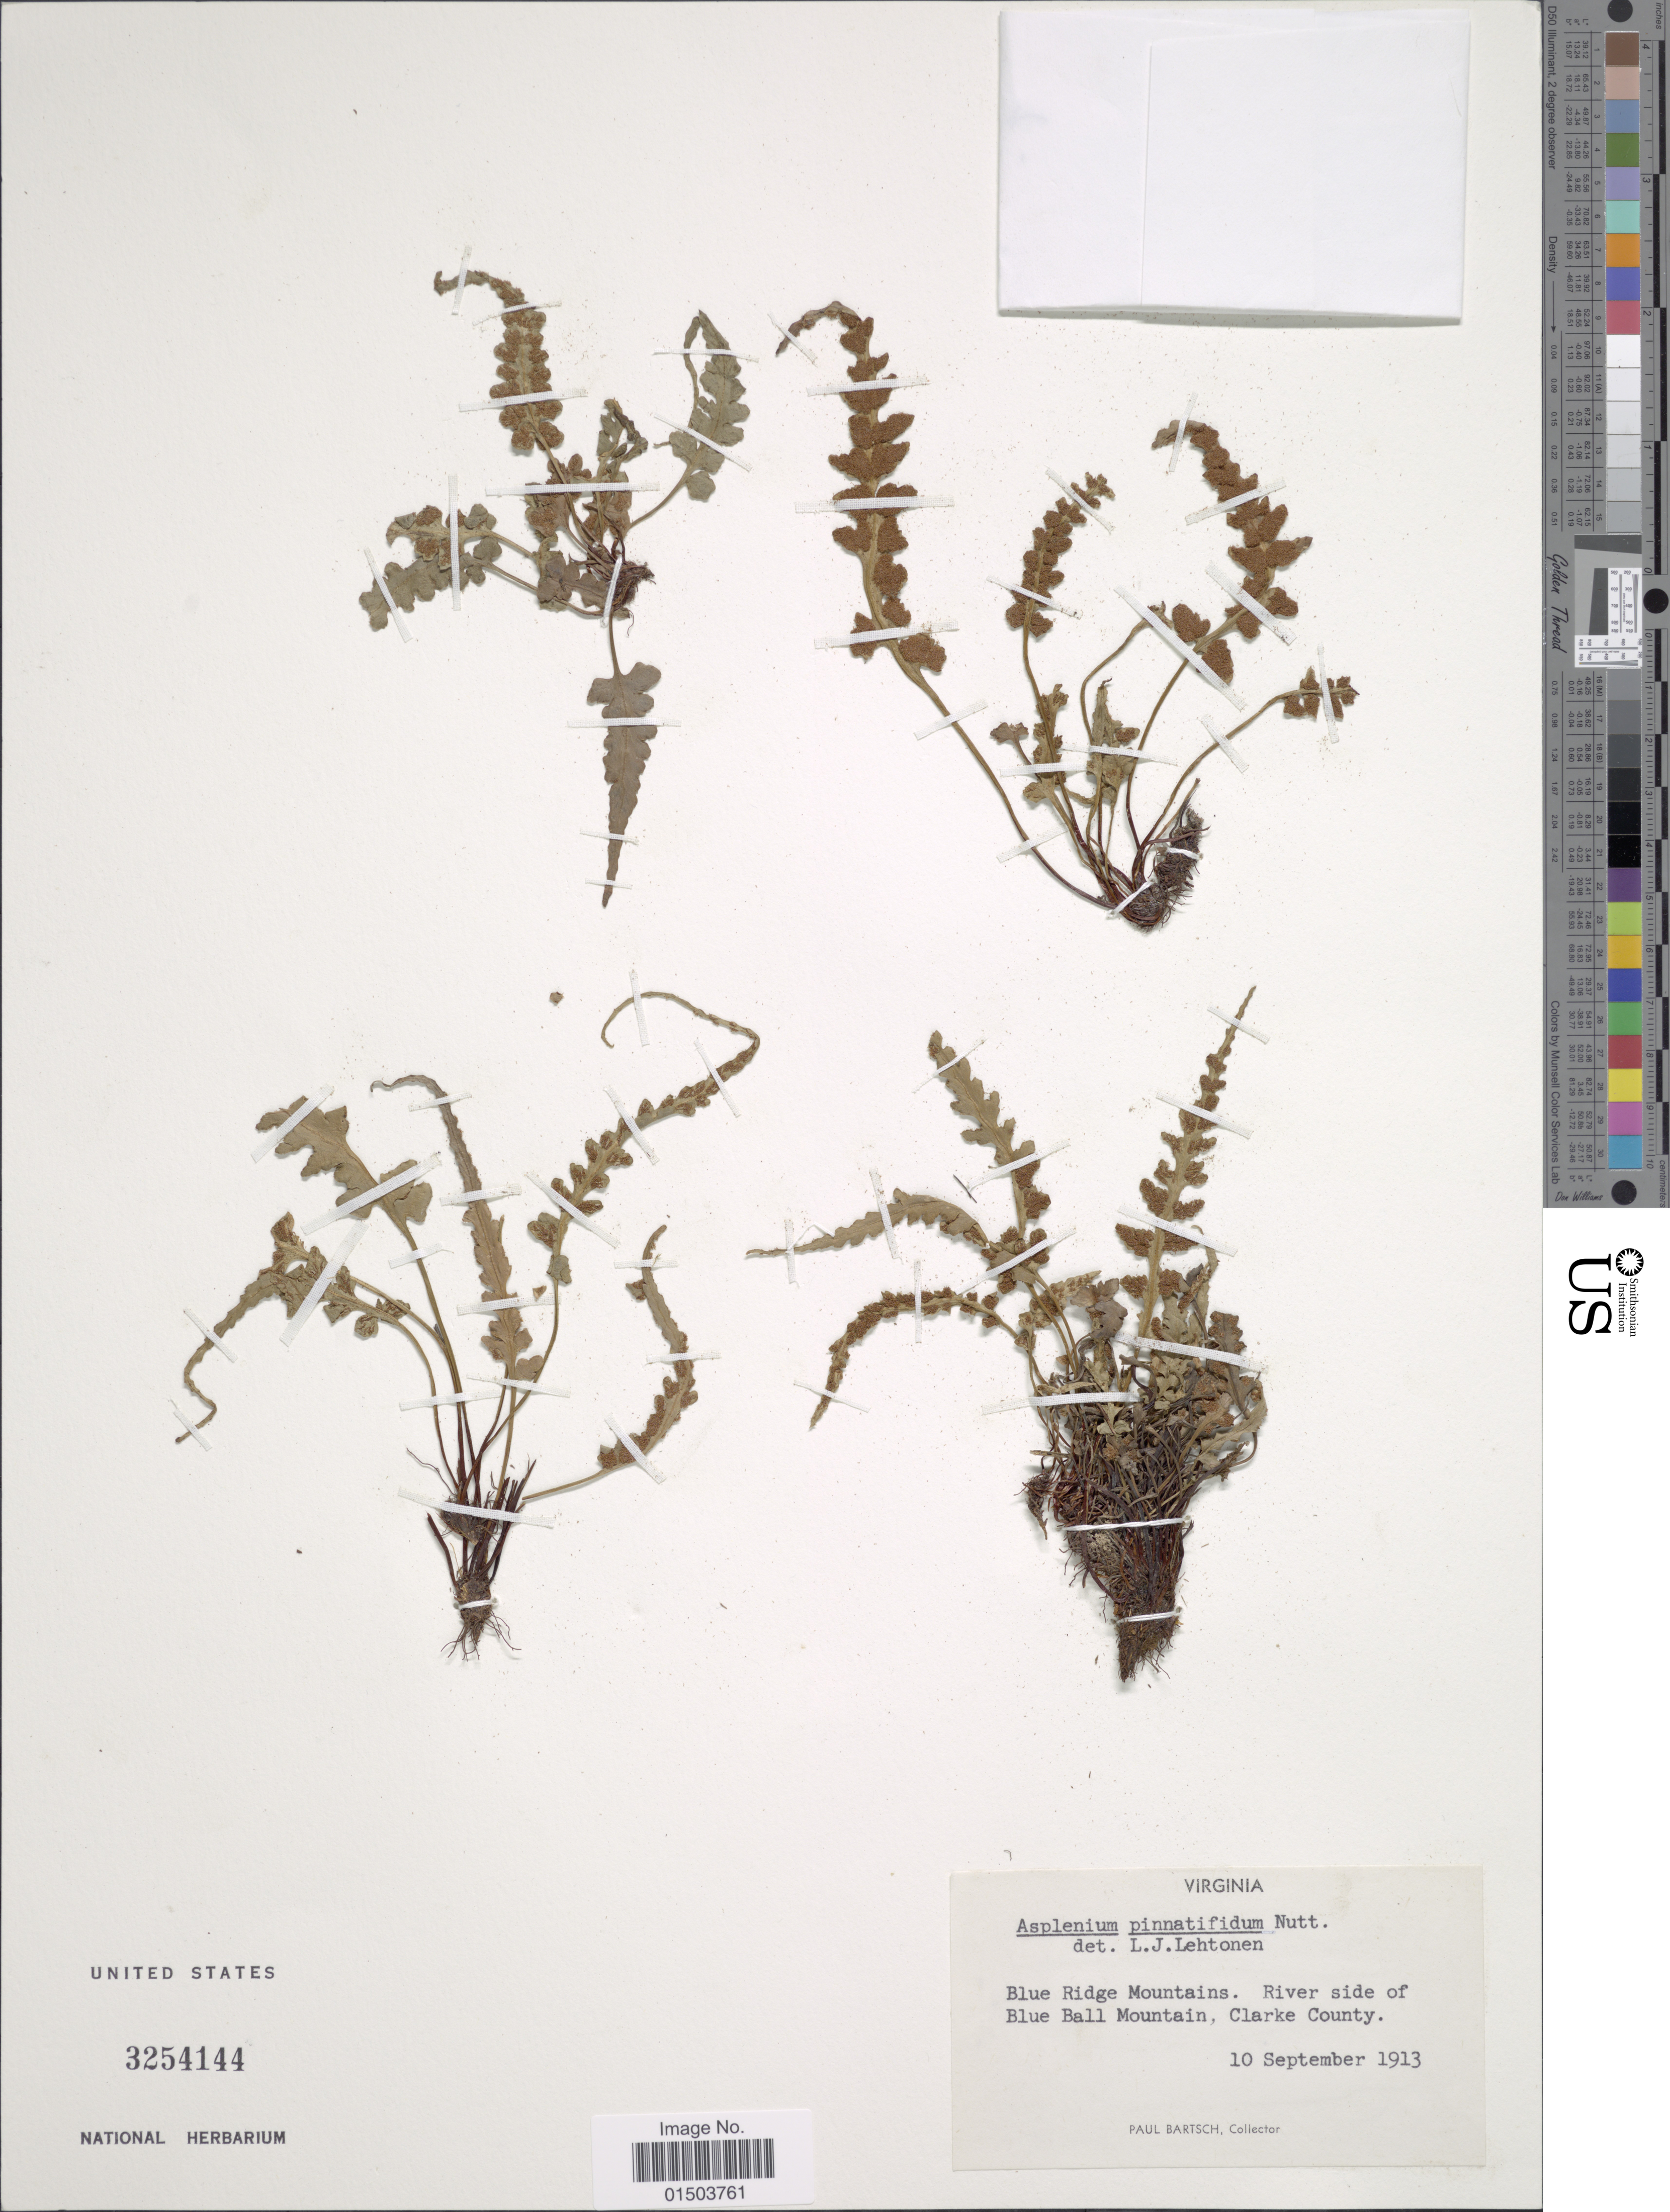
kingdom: Plantae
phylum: Tracheophyta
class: Polypodiopsida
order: Polypodiales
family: Aspleniaceae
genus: Asplenium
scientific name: Asplenium pinnatifidum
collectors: P. Batsch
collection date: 1913-09-10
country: United States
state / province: Virginia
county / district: Clarke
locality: Blue Ridge Mountains. River side of Blue Ball Mountain, Clarke County.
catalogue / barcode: US 3254144